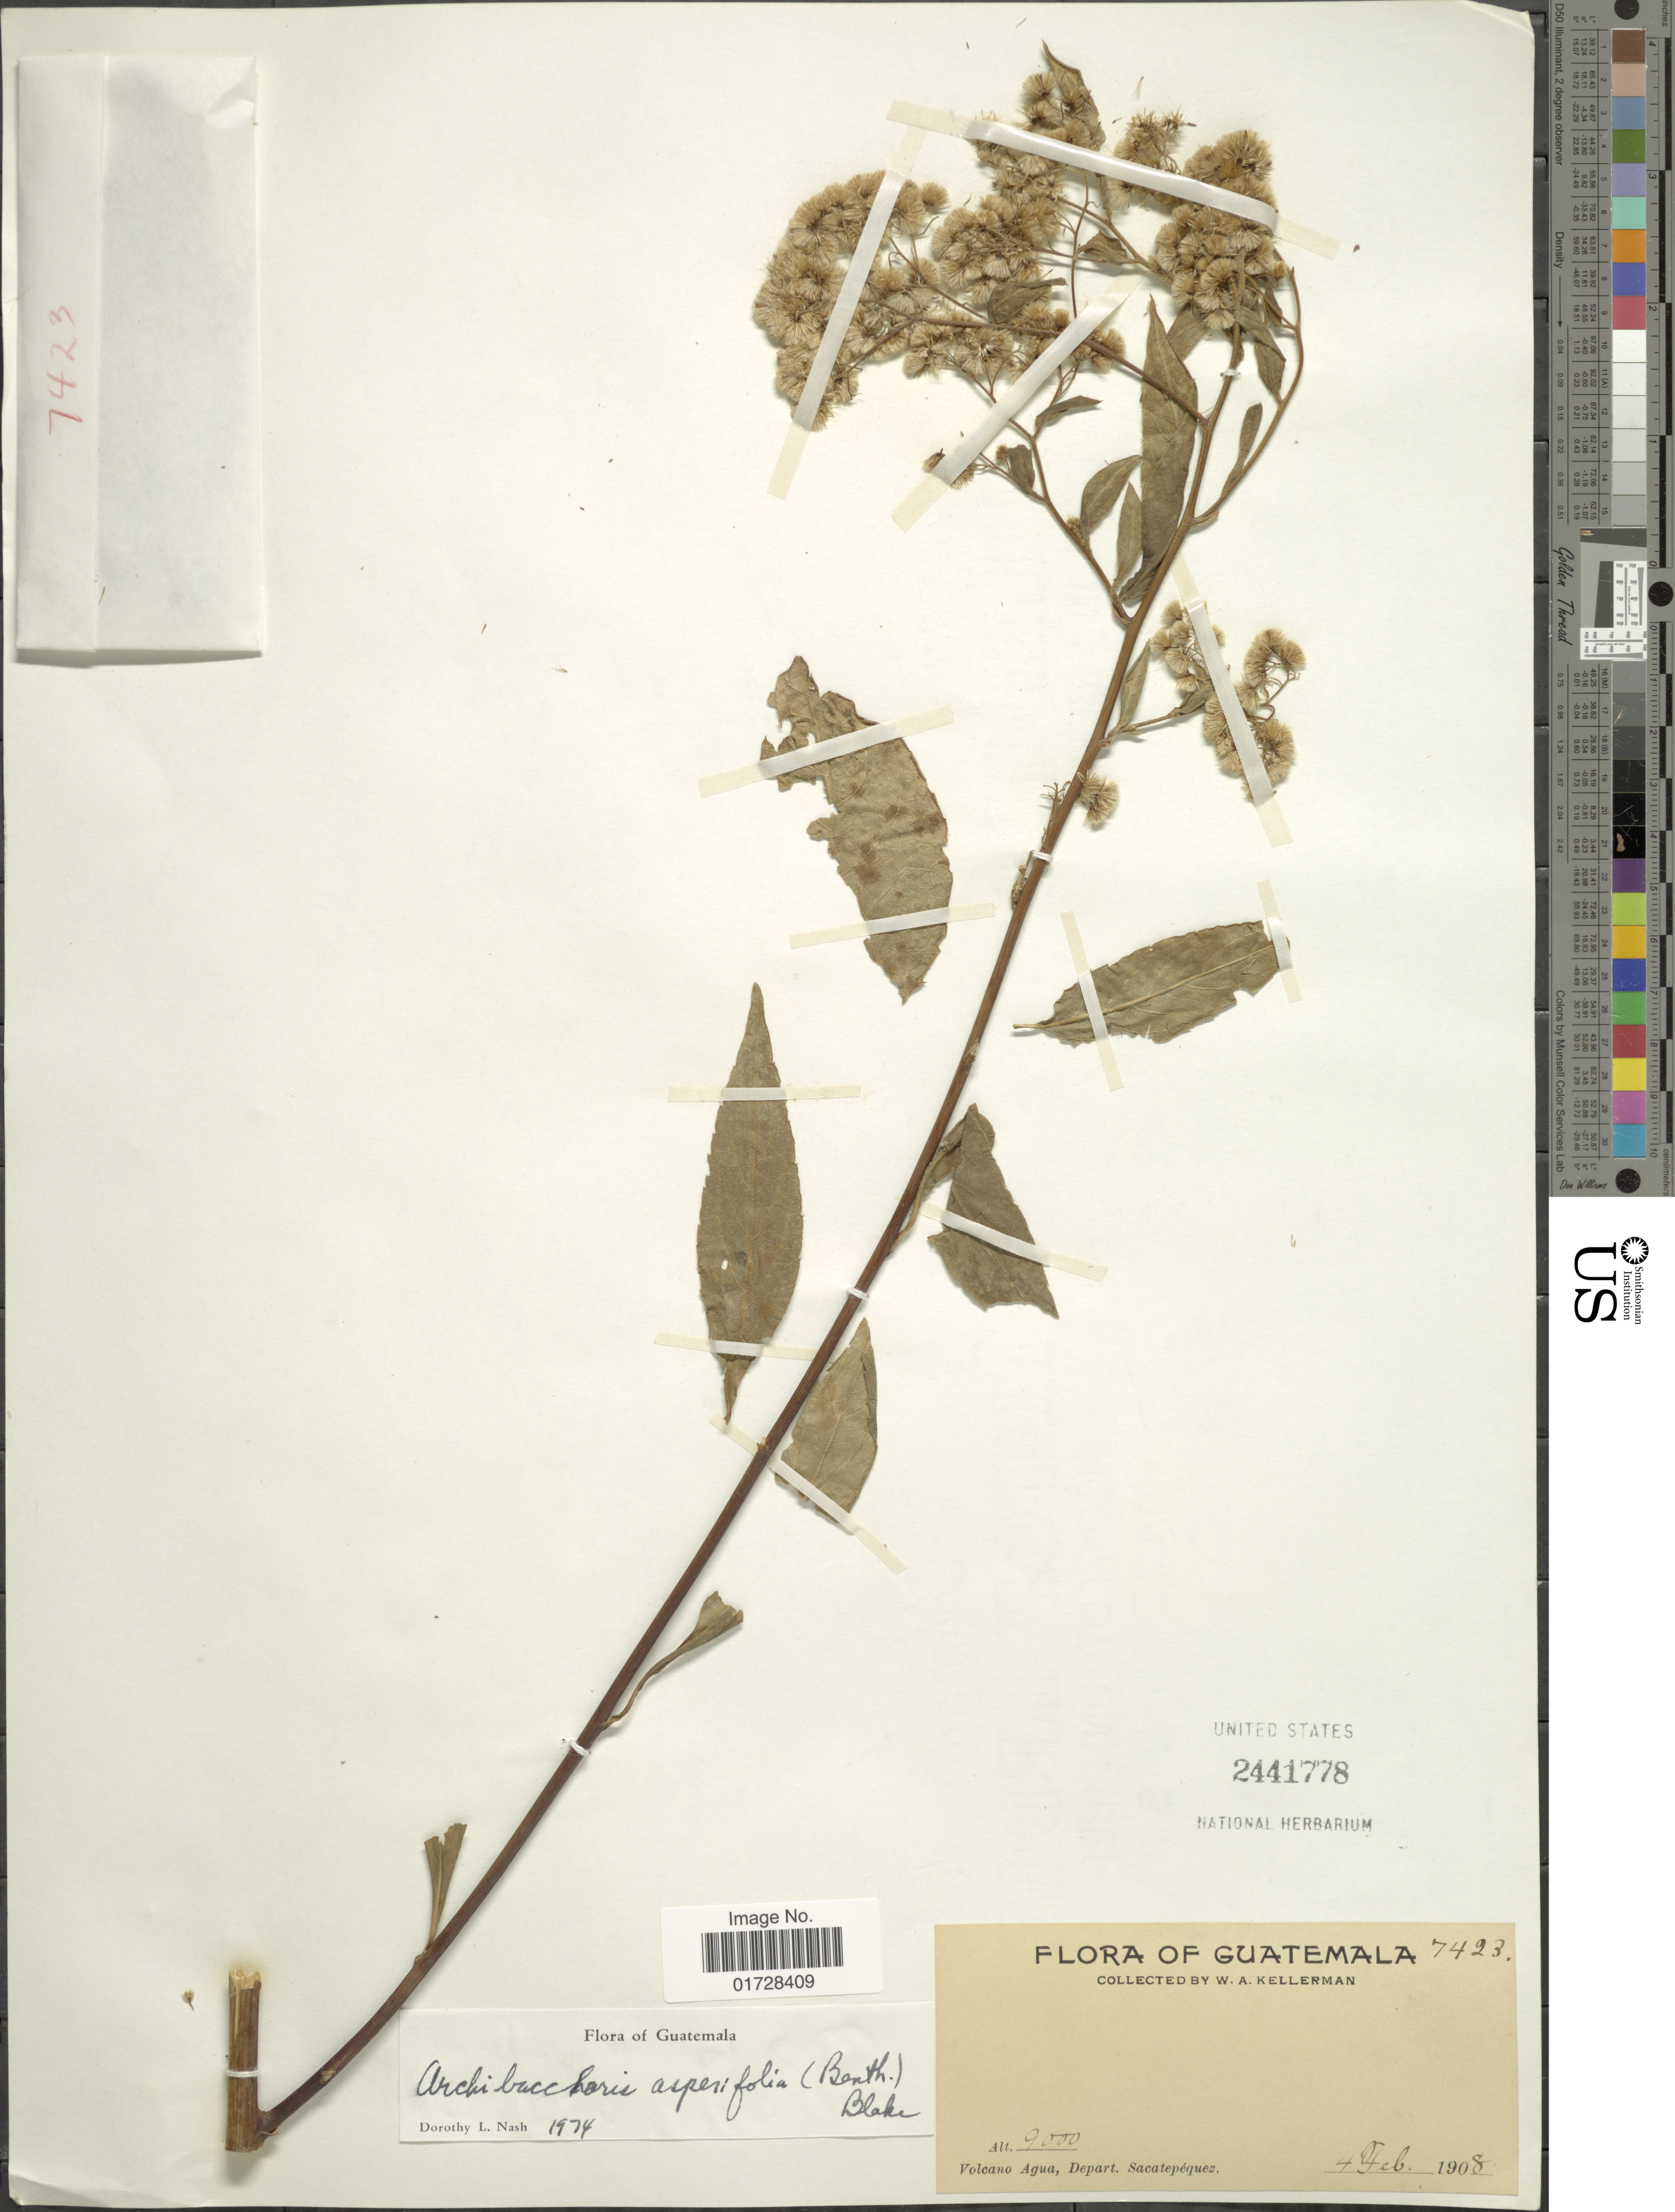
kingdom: Plantae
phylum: Tracheophyta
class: Magnoliopsida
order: Asterales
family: Asteraceae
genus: Archibaccharis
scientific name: Archibaccharis asperifolia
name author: (Benth.) S.F. Blake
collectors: W. Kellerman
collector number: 7423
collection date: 1908-02-04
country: Guatemala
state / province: Sacatepéquez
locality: Volcano Agua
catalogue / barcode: US 2441778